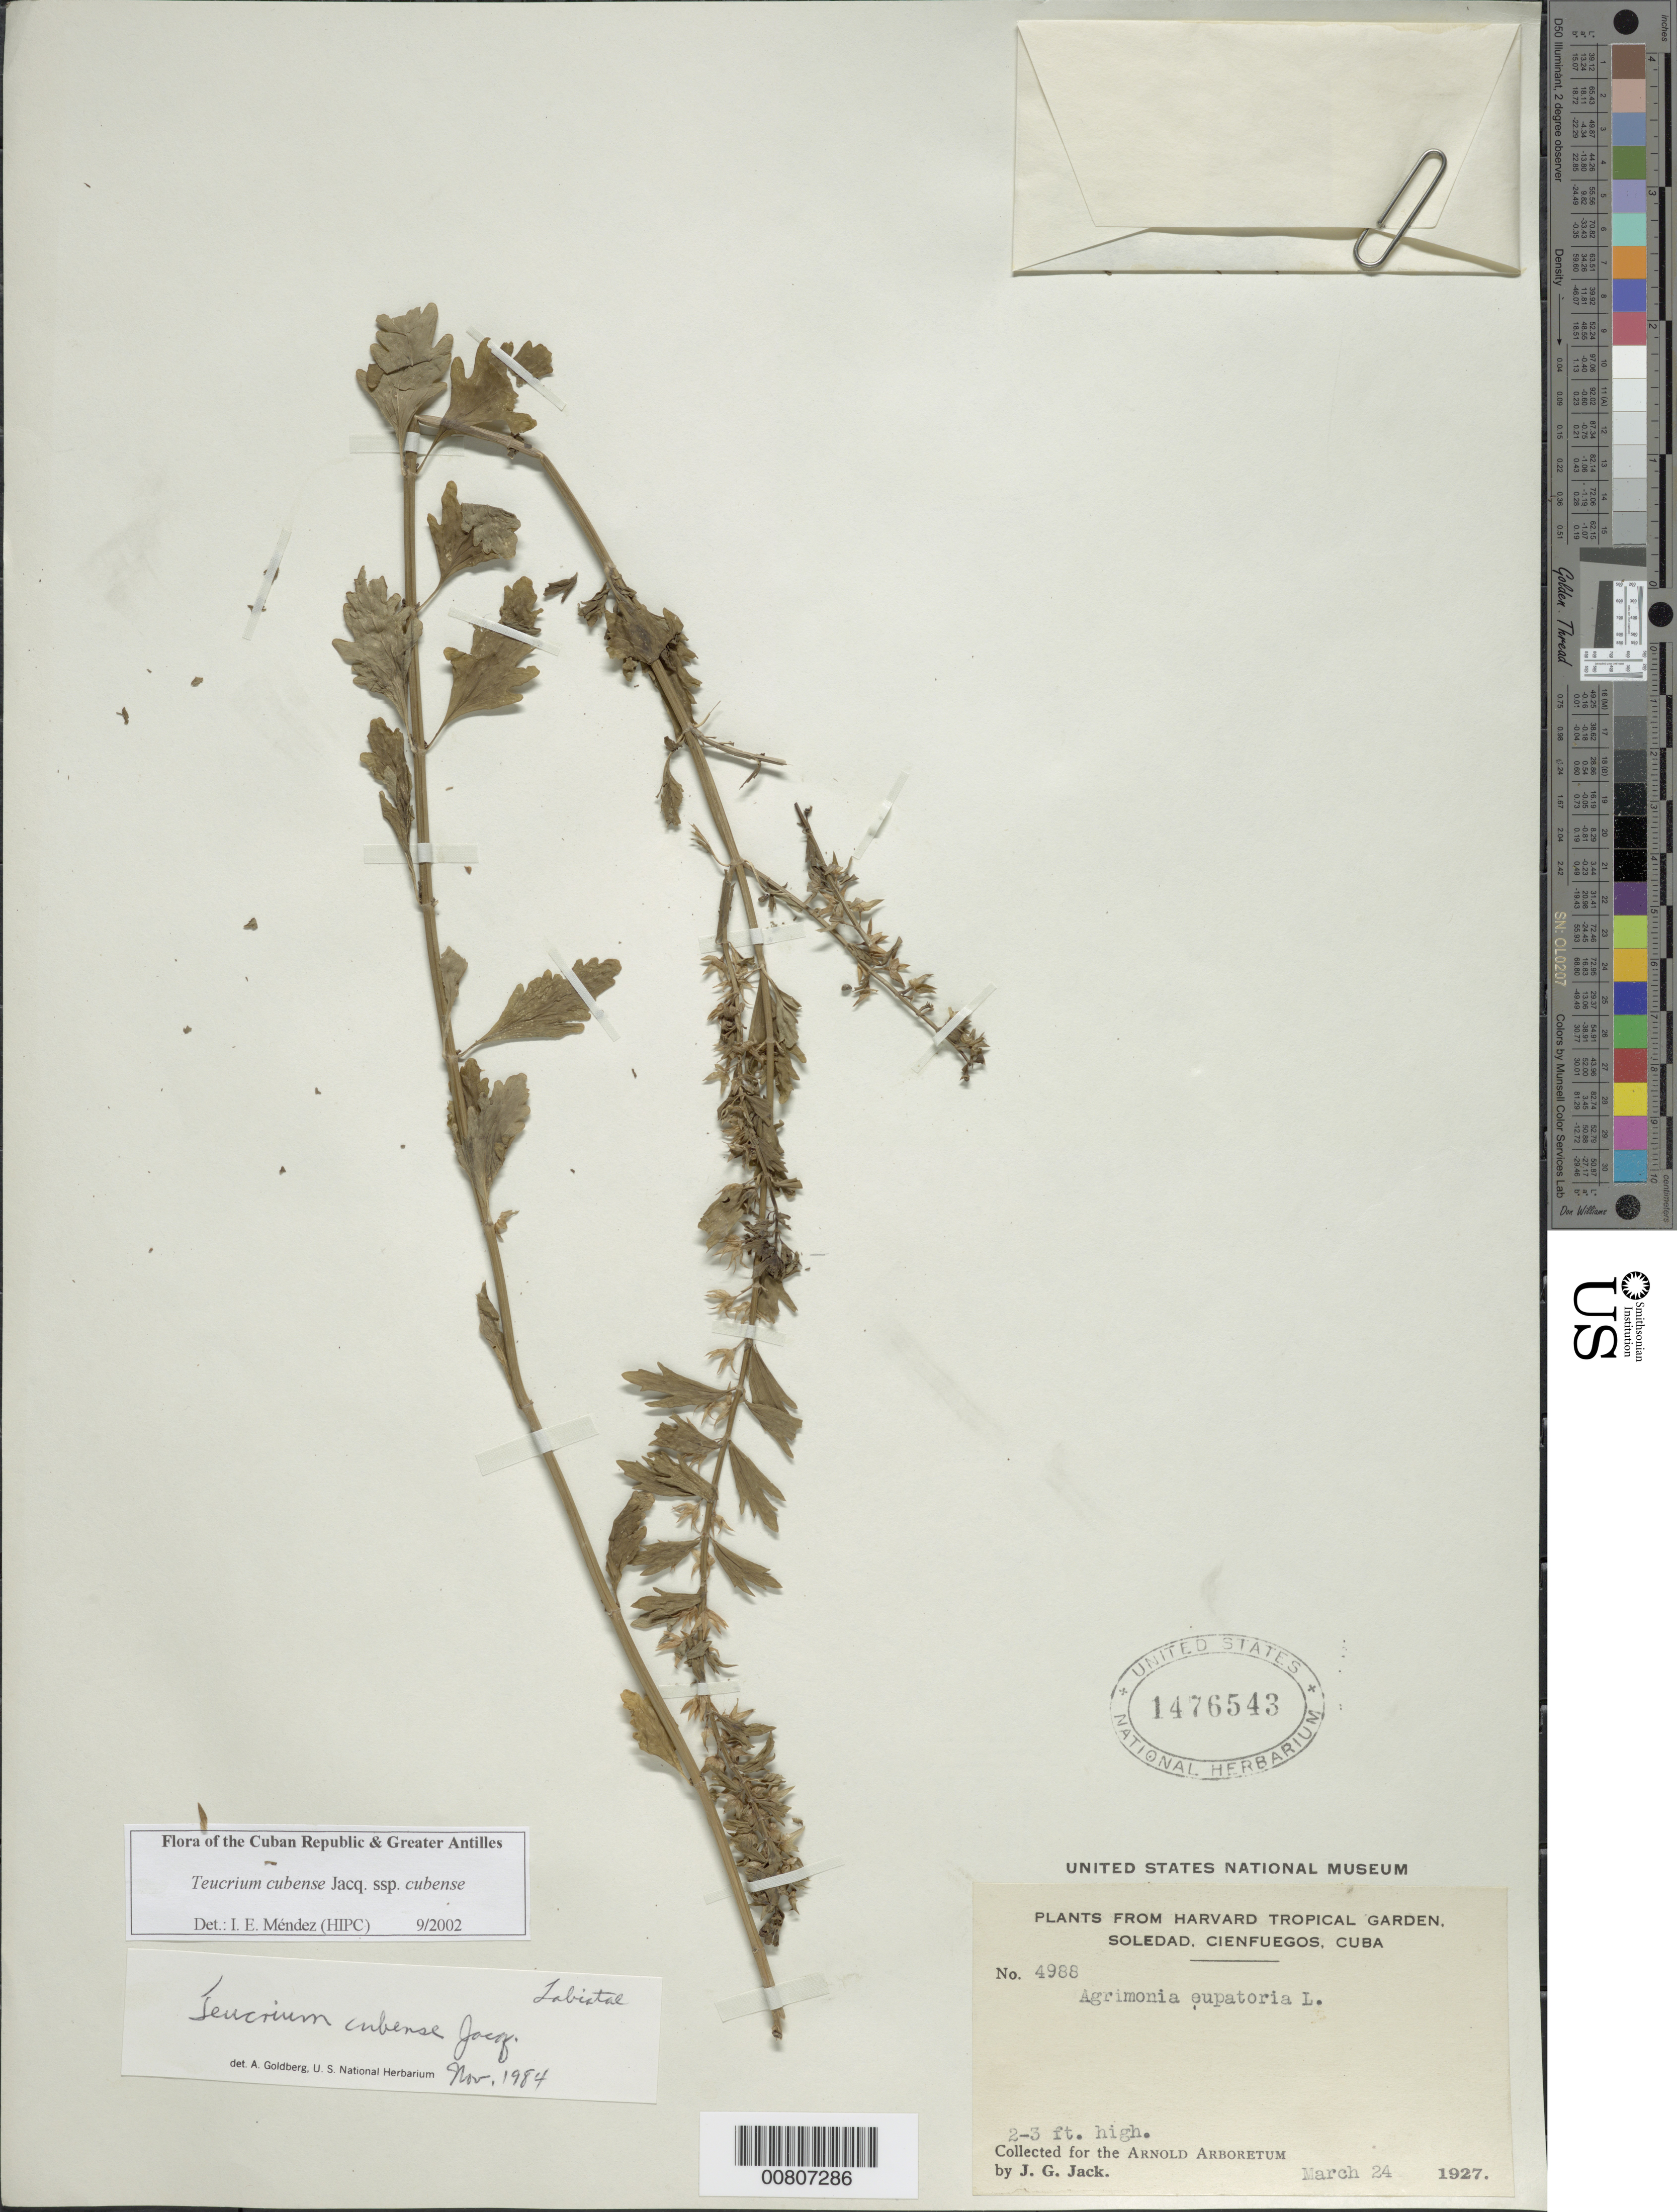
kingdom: Plantae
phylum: Tracheophyta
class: Magnoliopsida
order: Lamiales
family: Lamiaceae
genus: Teucrium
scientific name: Teucrium cubense subsp. cubense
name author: Jacq.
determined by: Méndez, Isidro E., (HIPC)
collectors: J. G. Jack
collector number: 4988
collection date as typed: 24 Mar 1927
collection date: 1927-03-24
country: Cuba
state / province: Cienfuegos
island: Cuba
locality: Soledad, Cienfuegos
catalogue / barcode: US 1476543